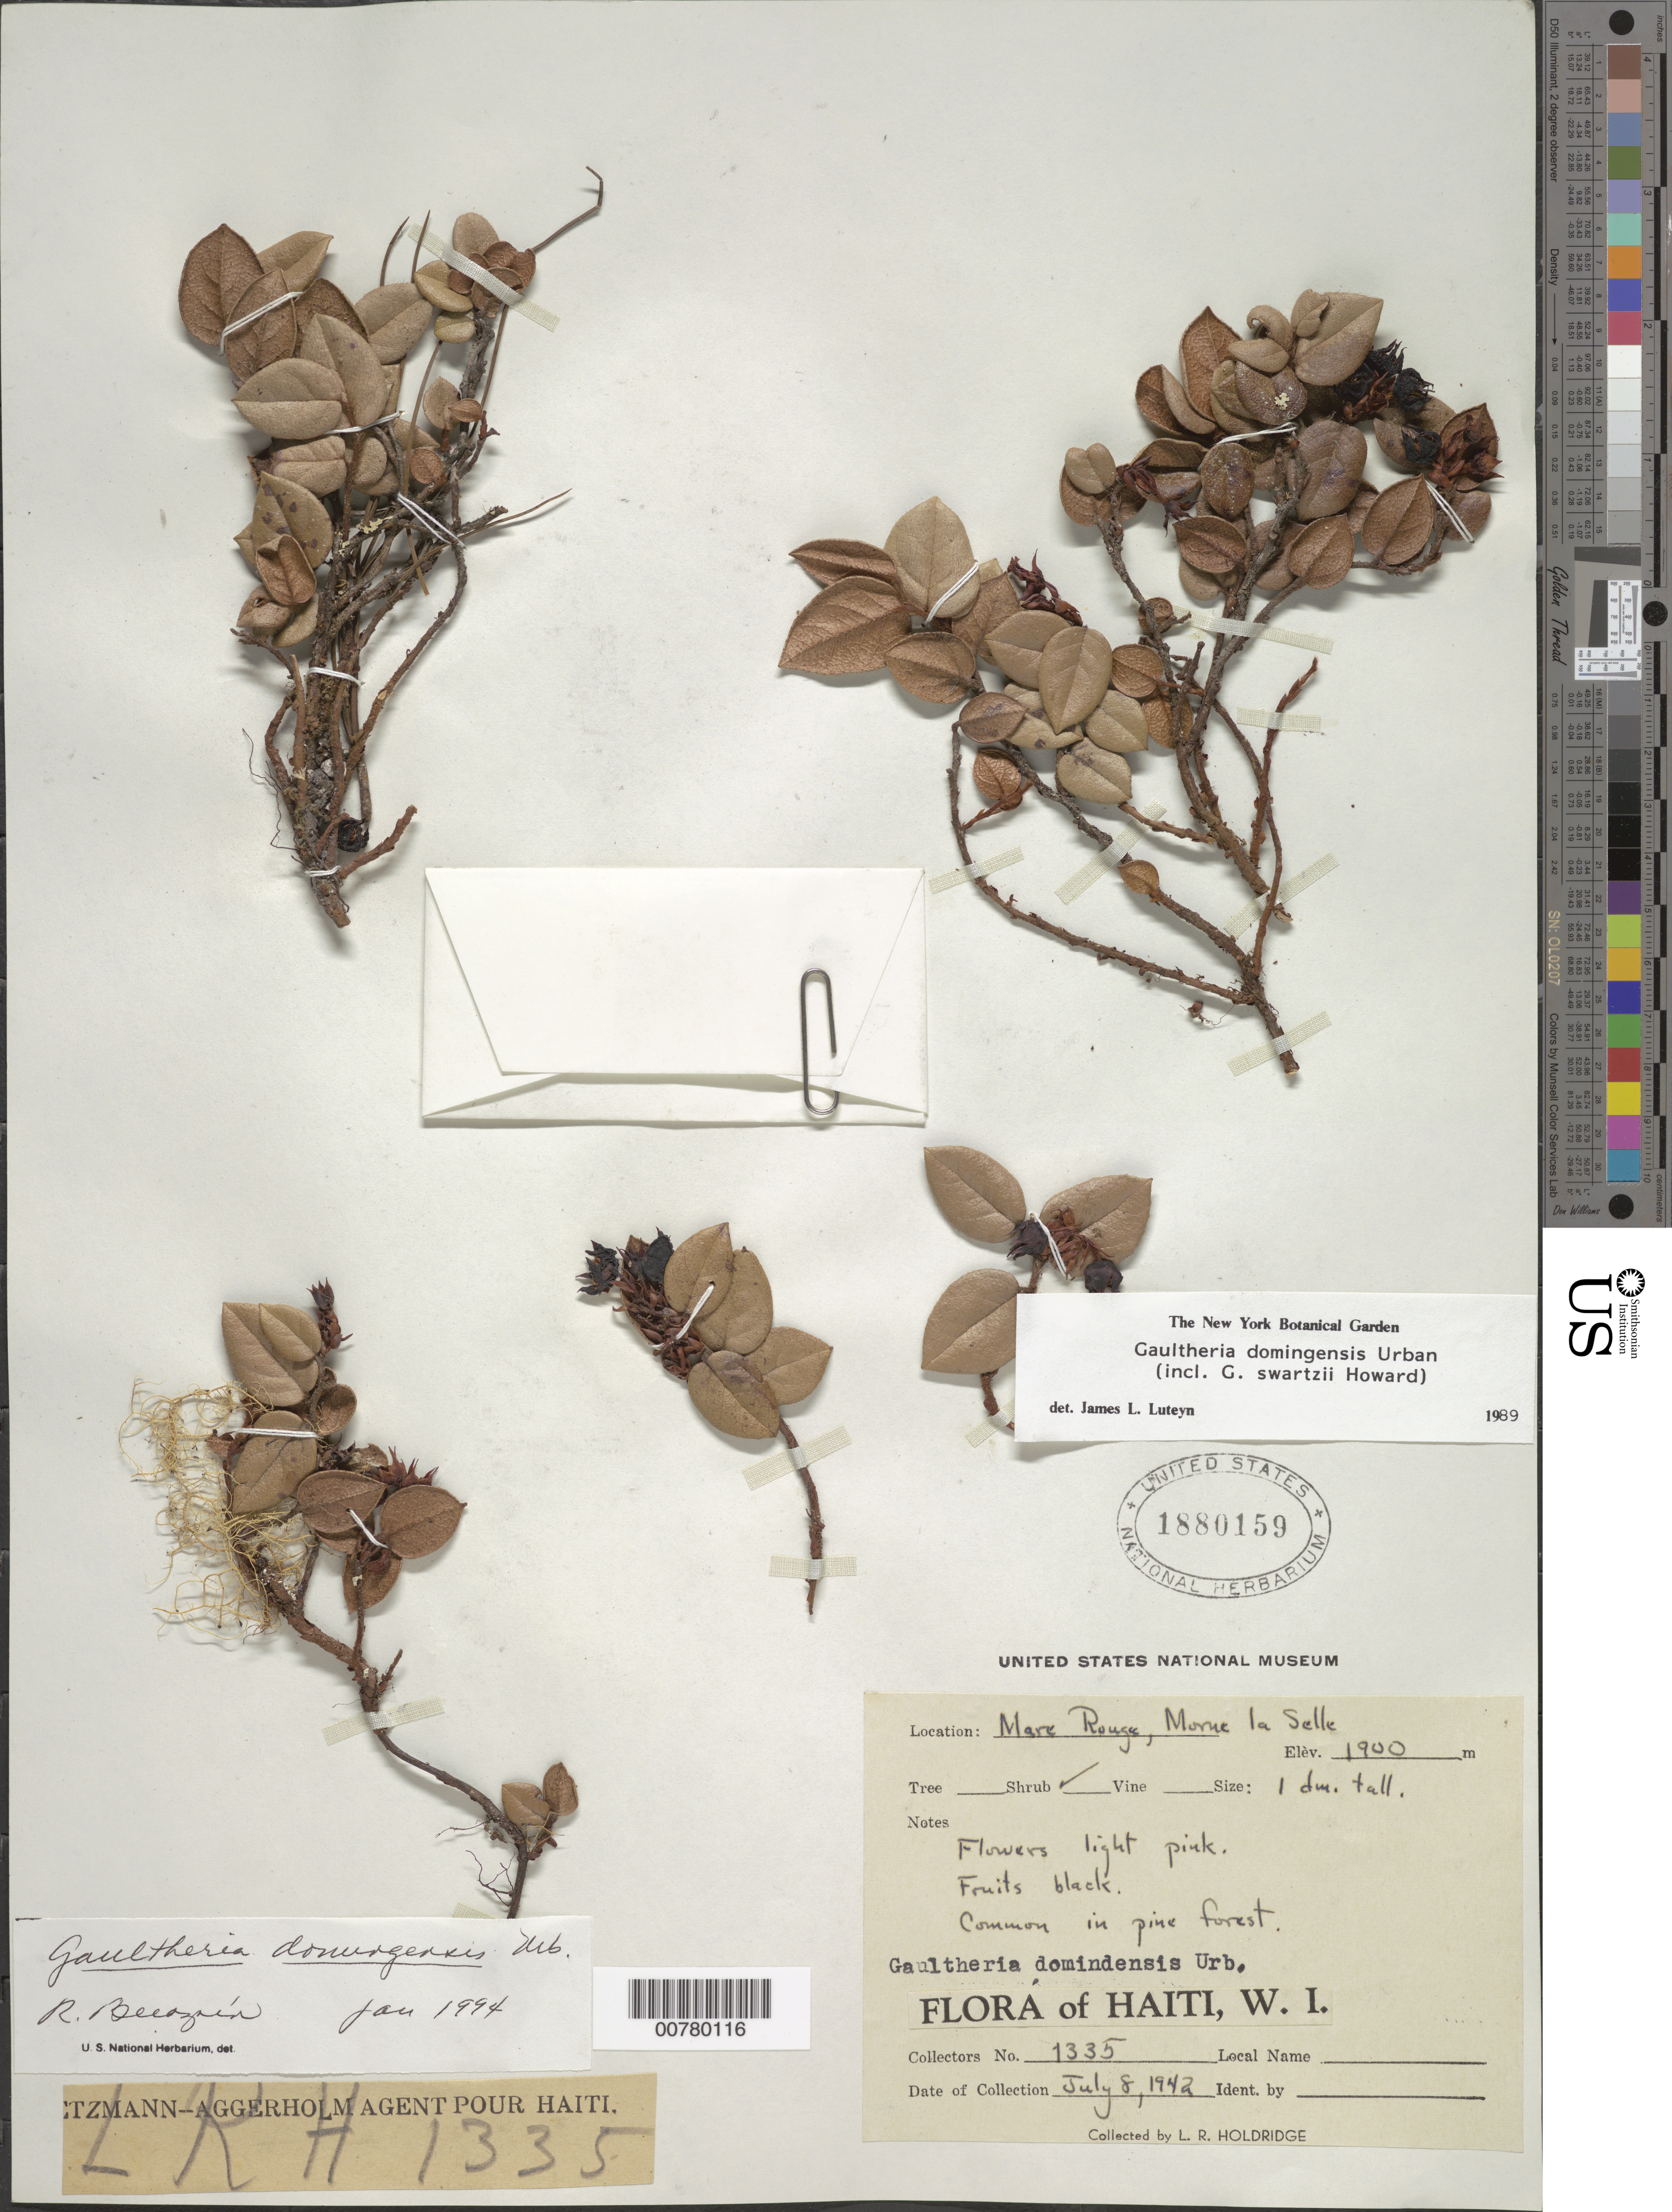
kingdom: Plantae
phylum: Tracheophyta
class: Magnoliopsida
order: Ericales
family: Ericaceae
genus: Gaultheria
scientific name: Gaultheria domingensis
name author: Urb.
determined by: Berozain, R.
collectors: L. Holdridge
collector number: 1335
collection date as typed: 08 Jul 1942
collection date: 1942-07-08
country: Haiti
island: Hispaniola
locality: Massif la Selle, Mare Rouge.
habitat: In pine forest.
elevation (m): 1900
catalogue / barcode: US 1880159